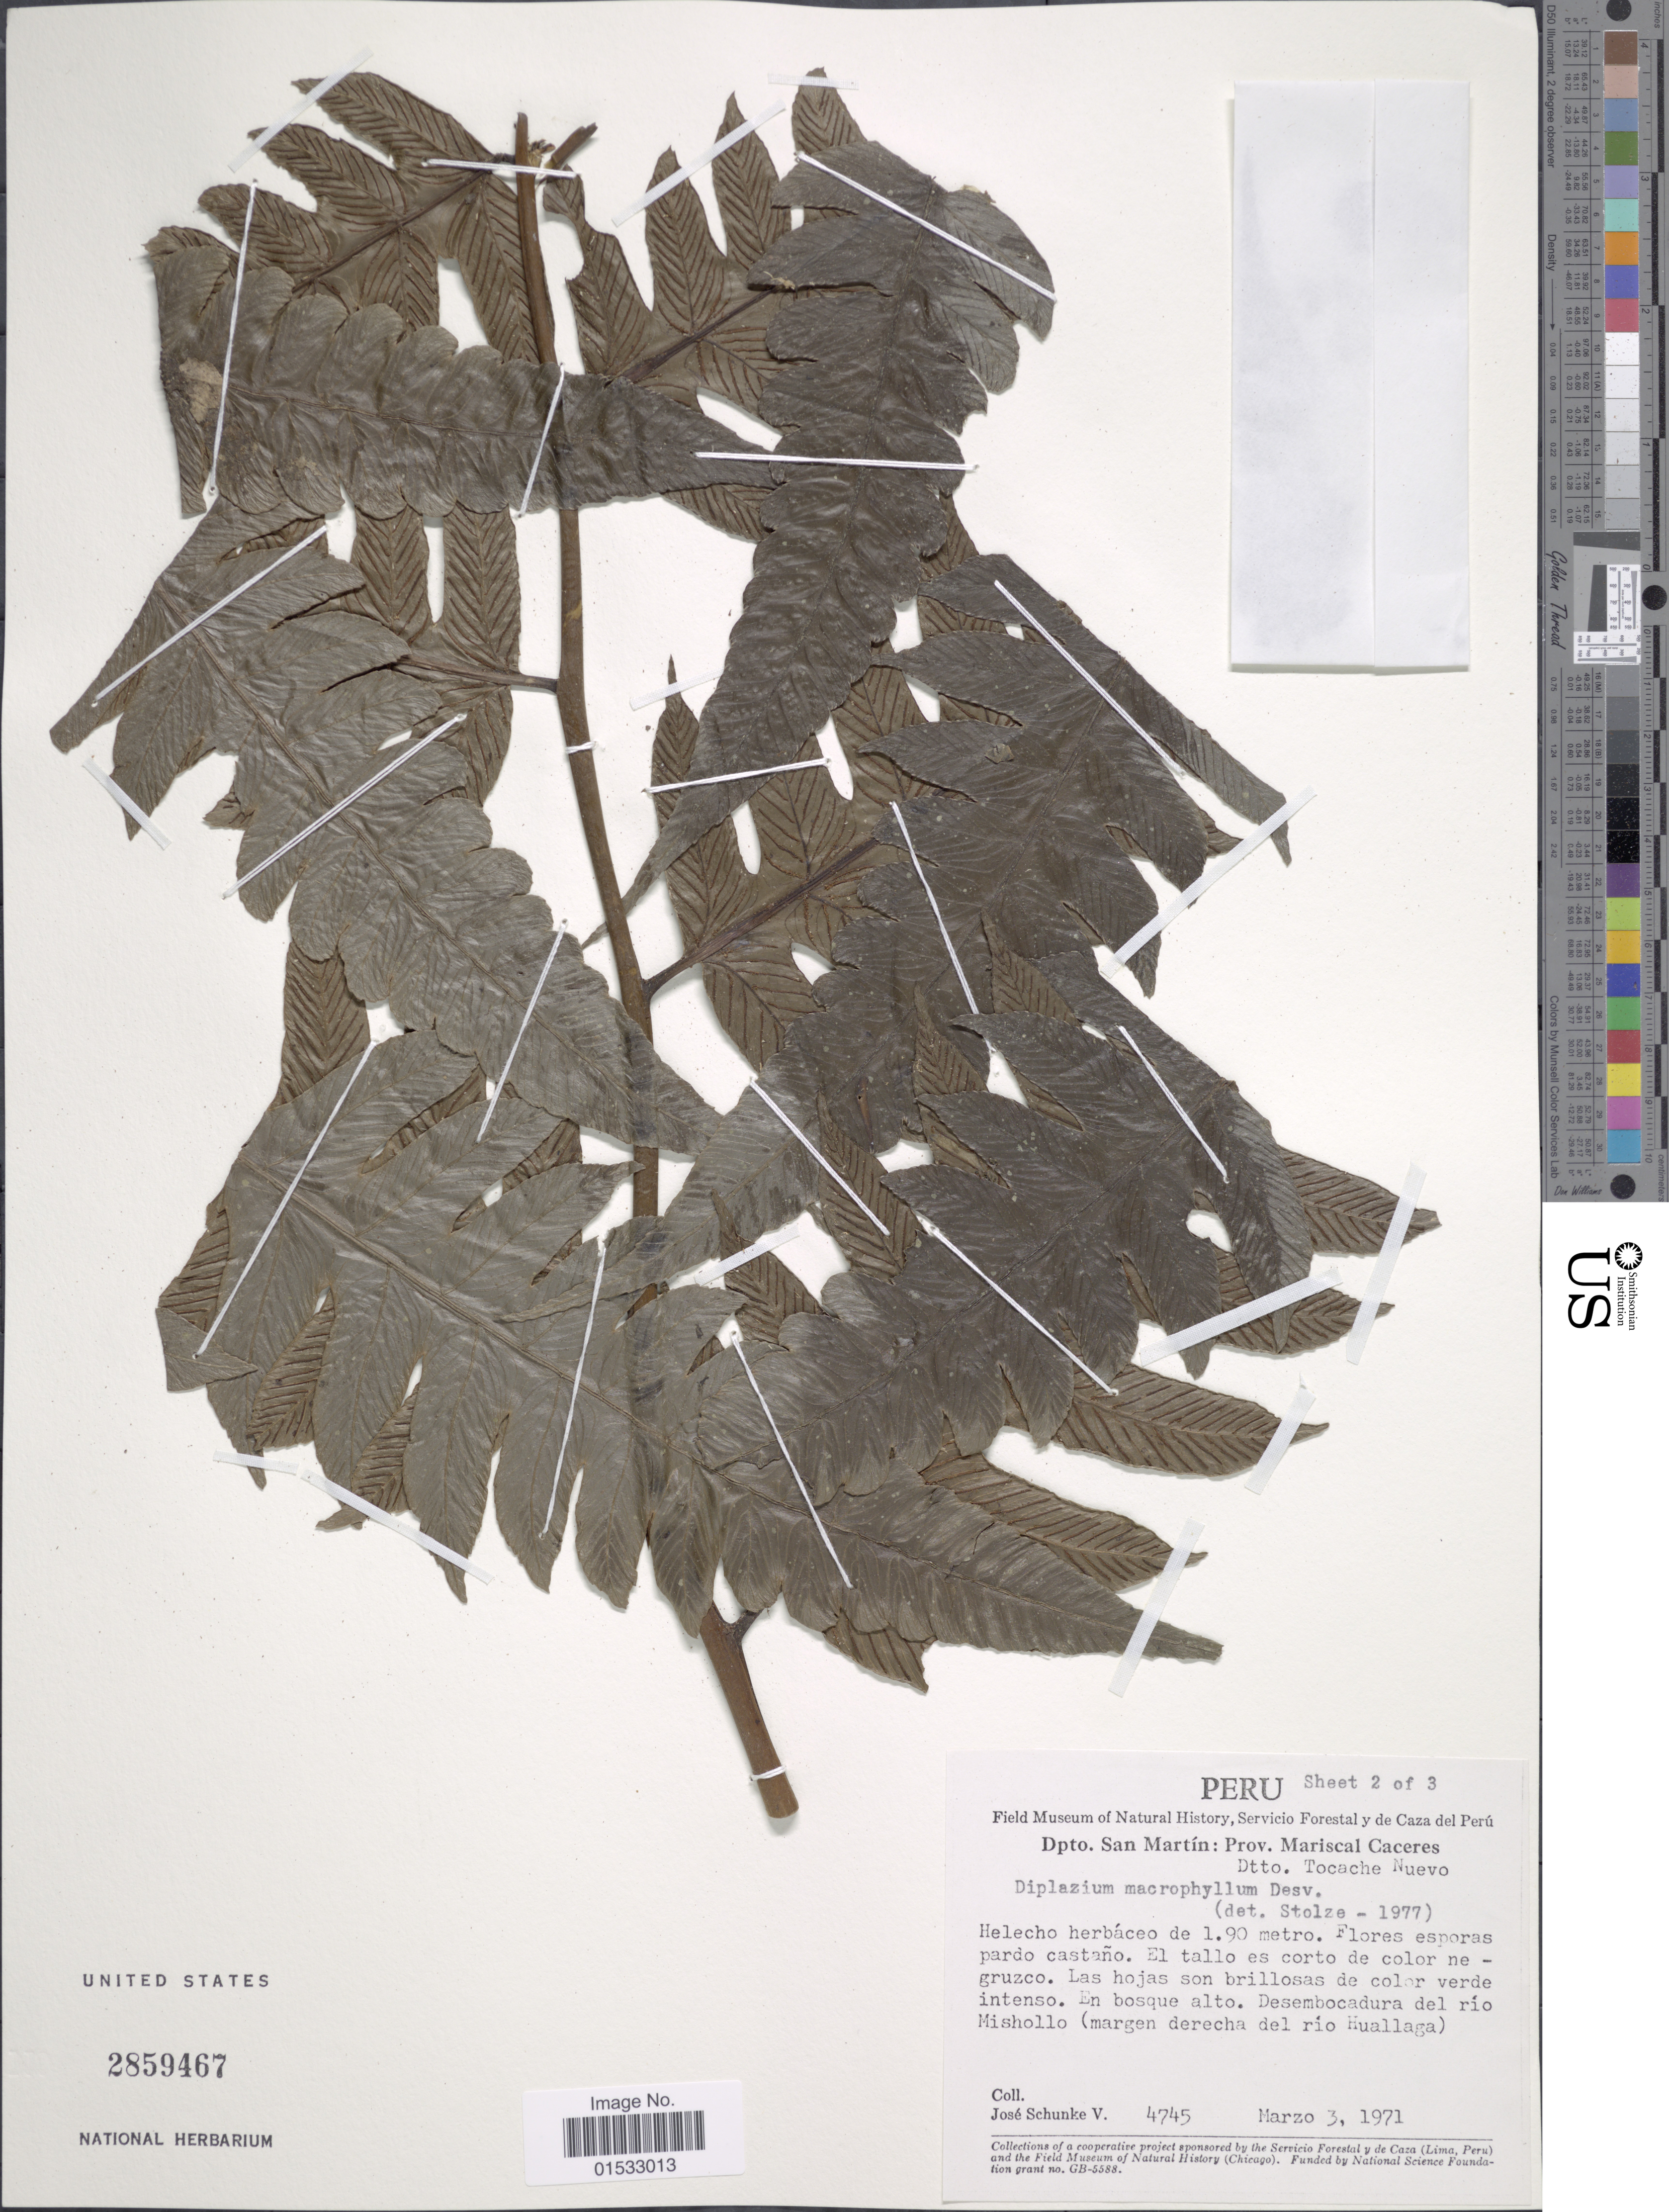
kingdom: Plantae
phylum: Tracheophyta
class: Polypodiopsida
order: Polypodiales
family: Athyriaceae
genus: Diplazium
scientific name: Diplazium macrophyllum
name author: Desv.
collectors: J. Schunke Vigo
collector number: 4745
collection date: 1971-03-03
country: Peru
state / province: San Martín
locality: Prov. Mariscal Caceres, Dtto. Tochache Nuevo, Helecho Herbáceo de 1.90 metro. Desembocadura del río Mishollo (margen derecha del río Huallaga)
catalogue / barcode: US 2859467